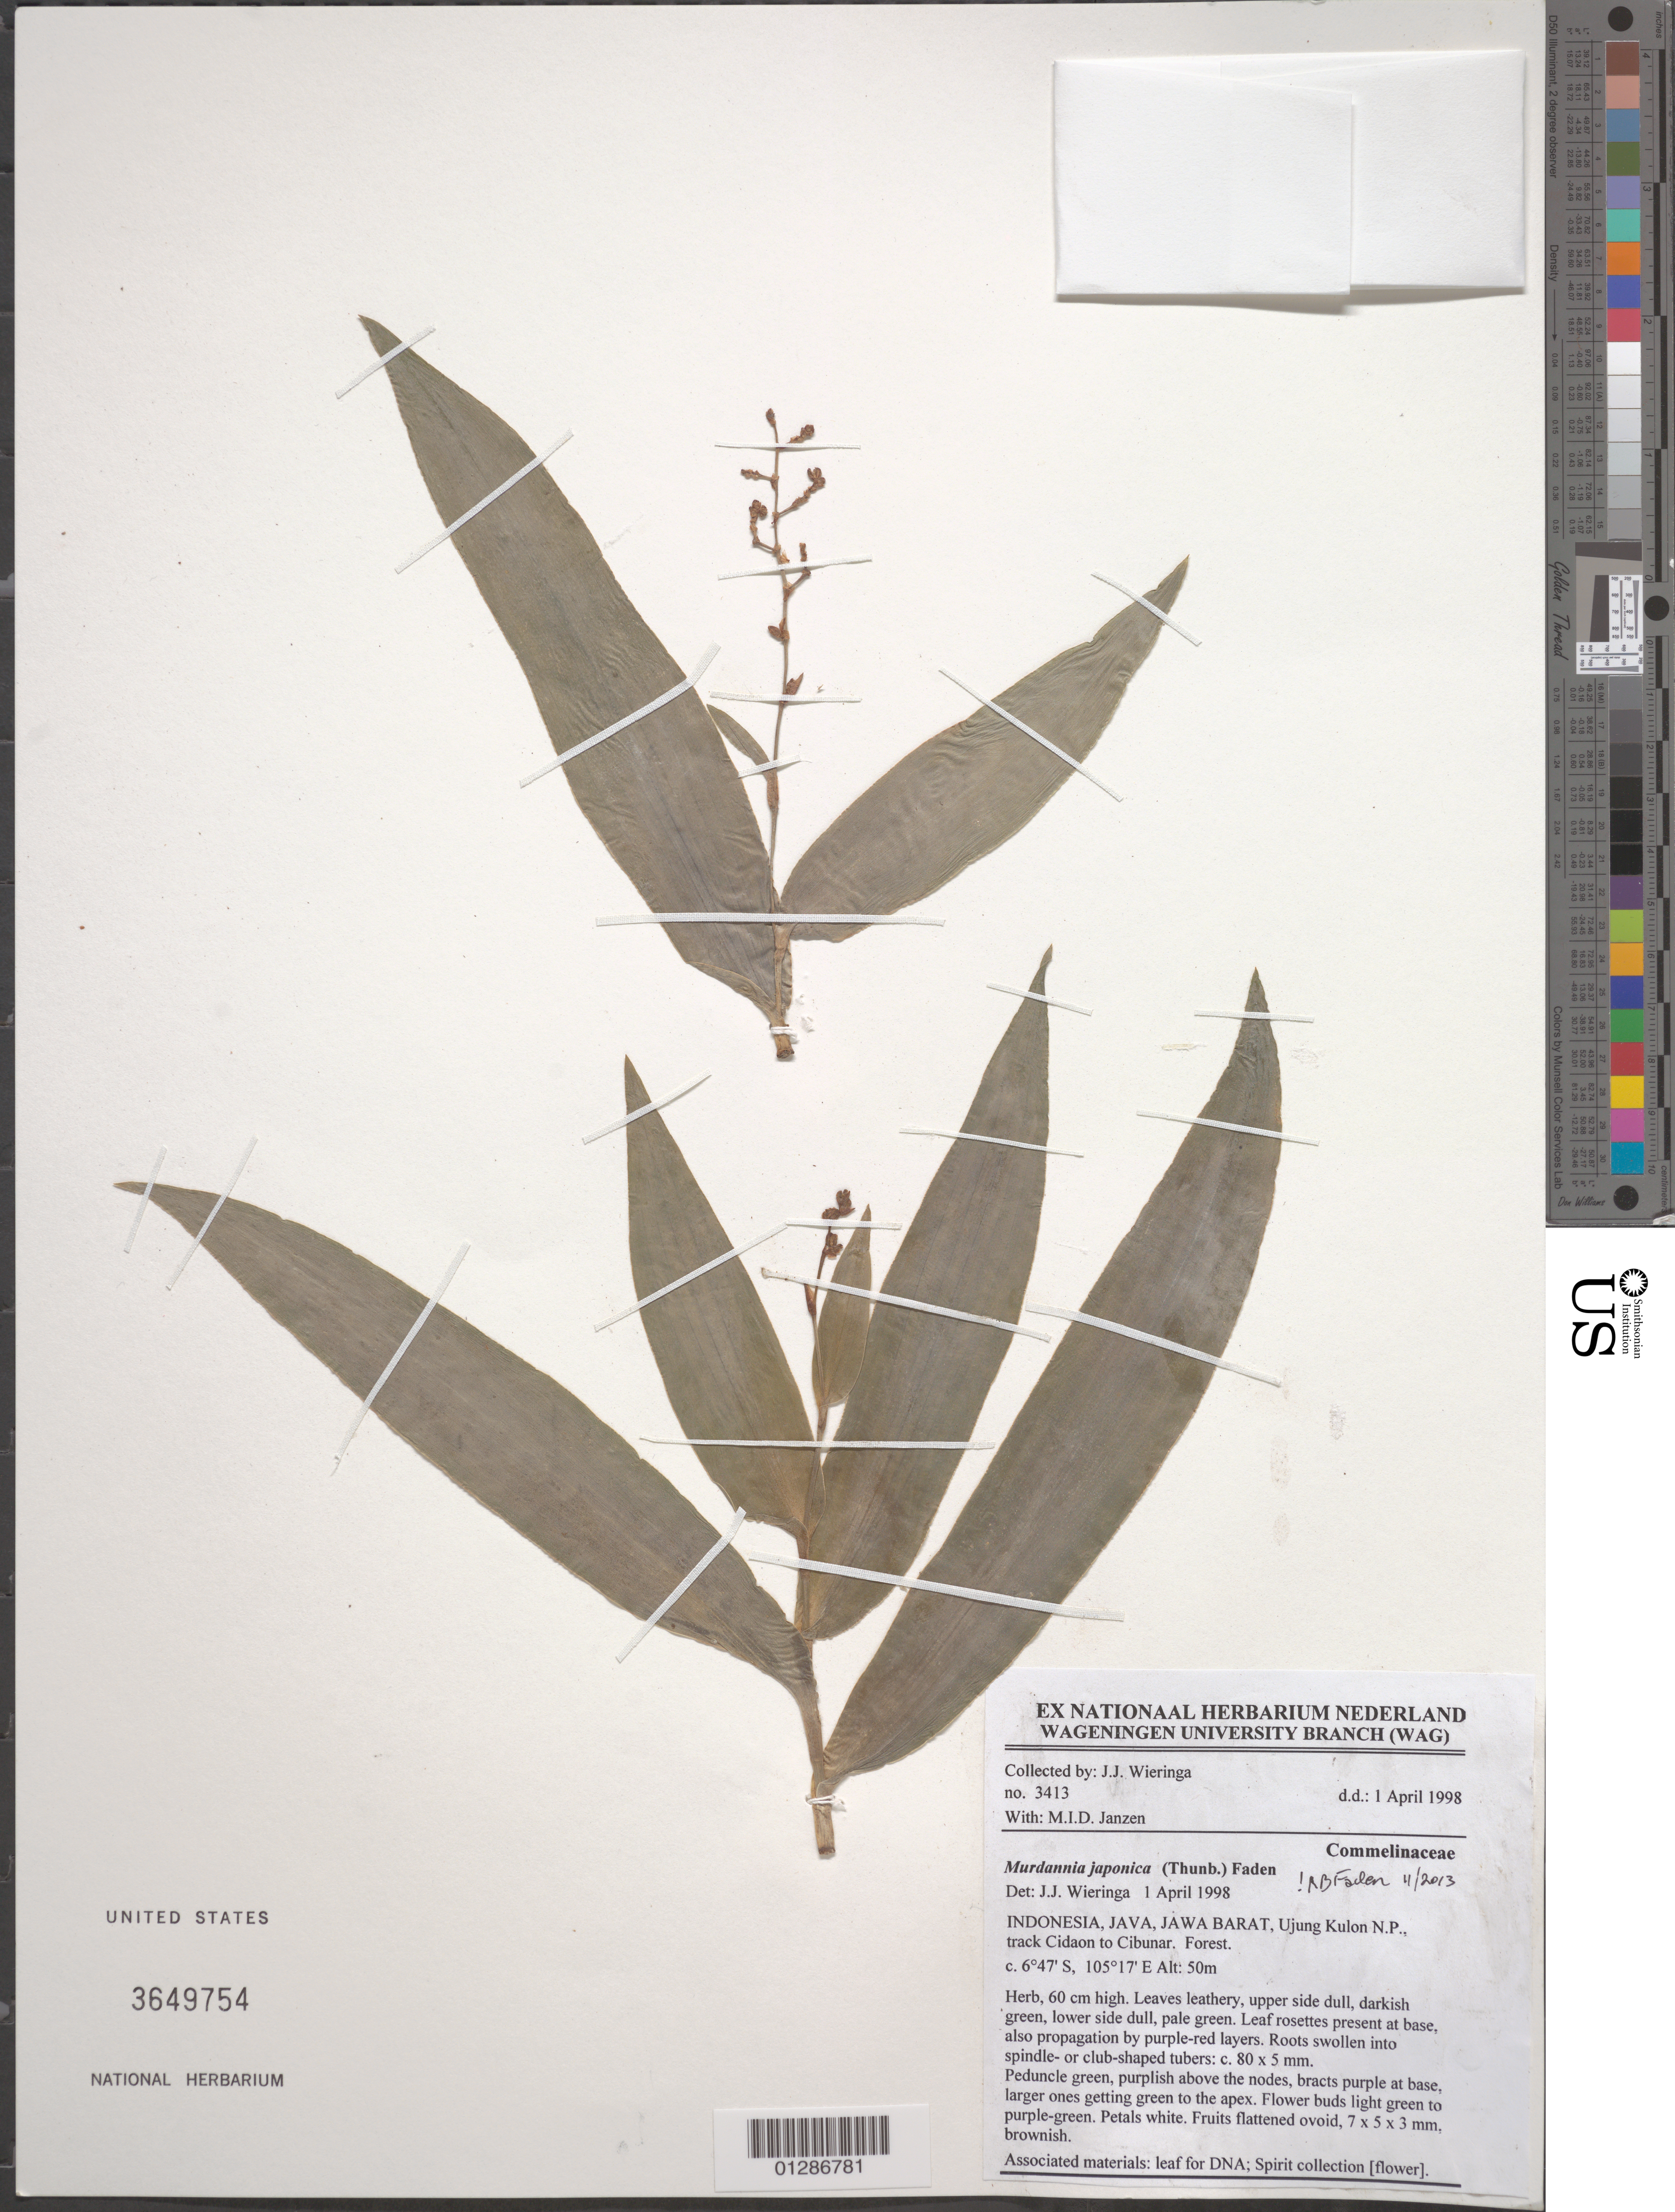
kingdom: Plantae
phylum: Tracheophyta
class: Liliopsida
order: Commelinales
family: Commelinaceae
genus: Murdannia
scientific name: Murdannia japonica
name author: (Thunb.) Faden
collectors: J. J. Wieringa & M. Janzen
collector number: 3413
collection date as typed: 1 Apr 1998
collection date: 1998-04-01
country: Indonesia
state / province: Java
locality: Jawa Barat, Ujung Kulon N.P., track Cidaon to Cibunar.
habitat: Herb.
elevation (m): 50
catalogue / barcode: US 3649754